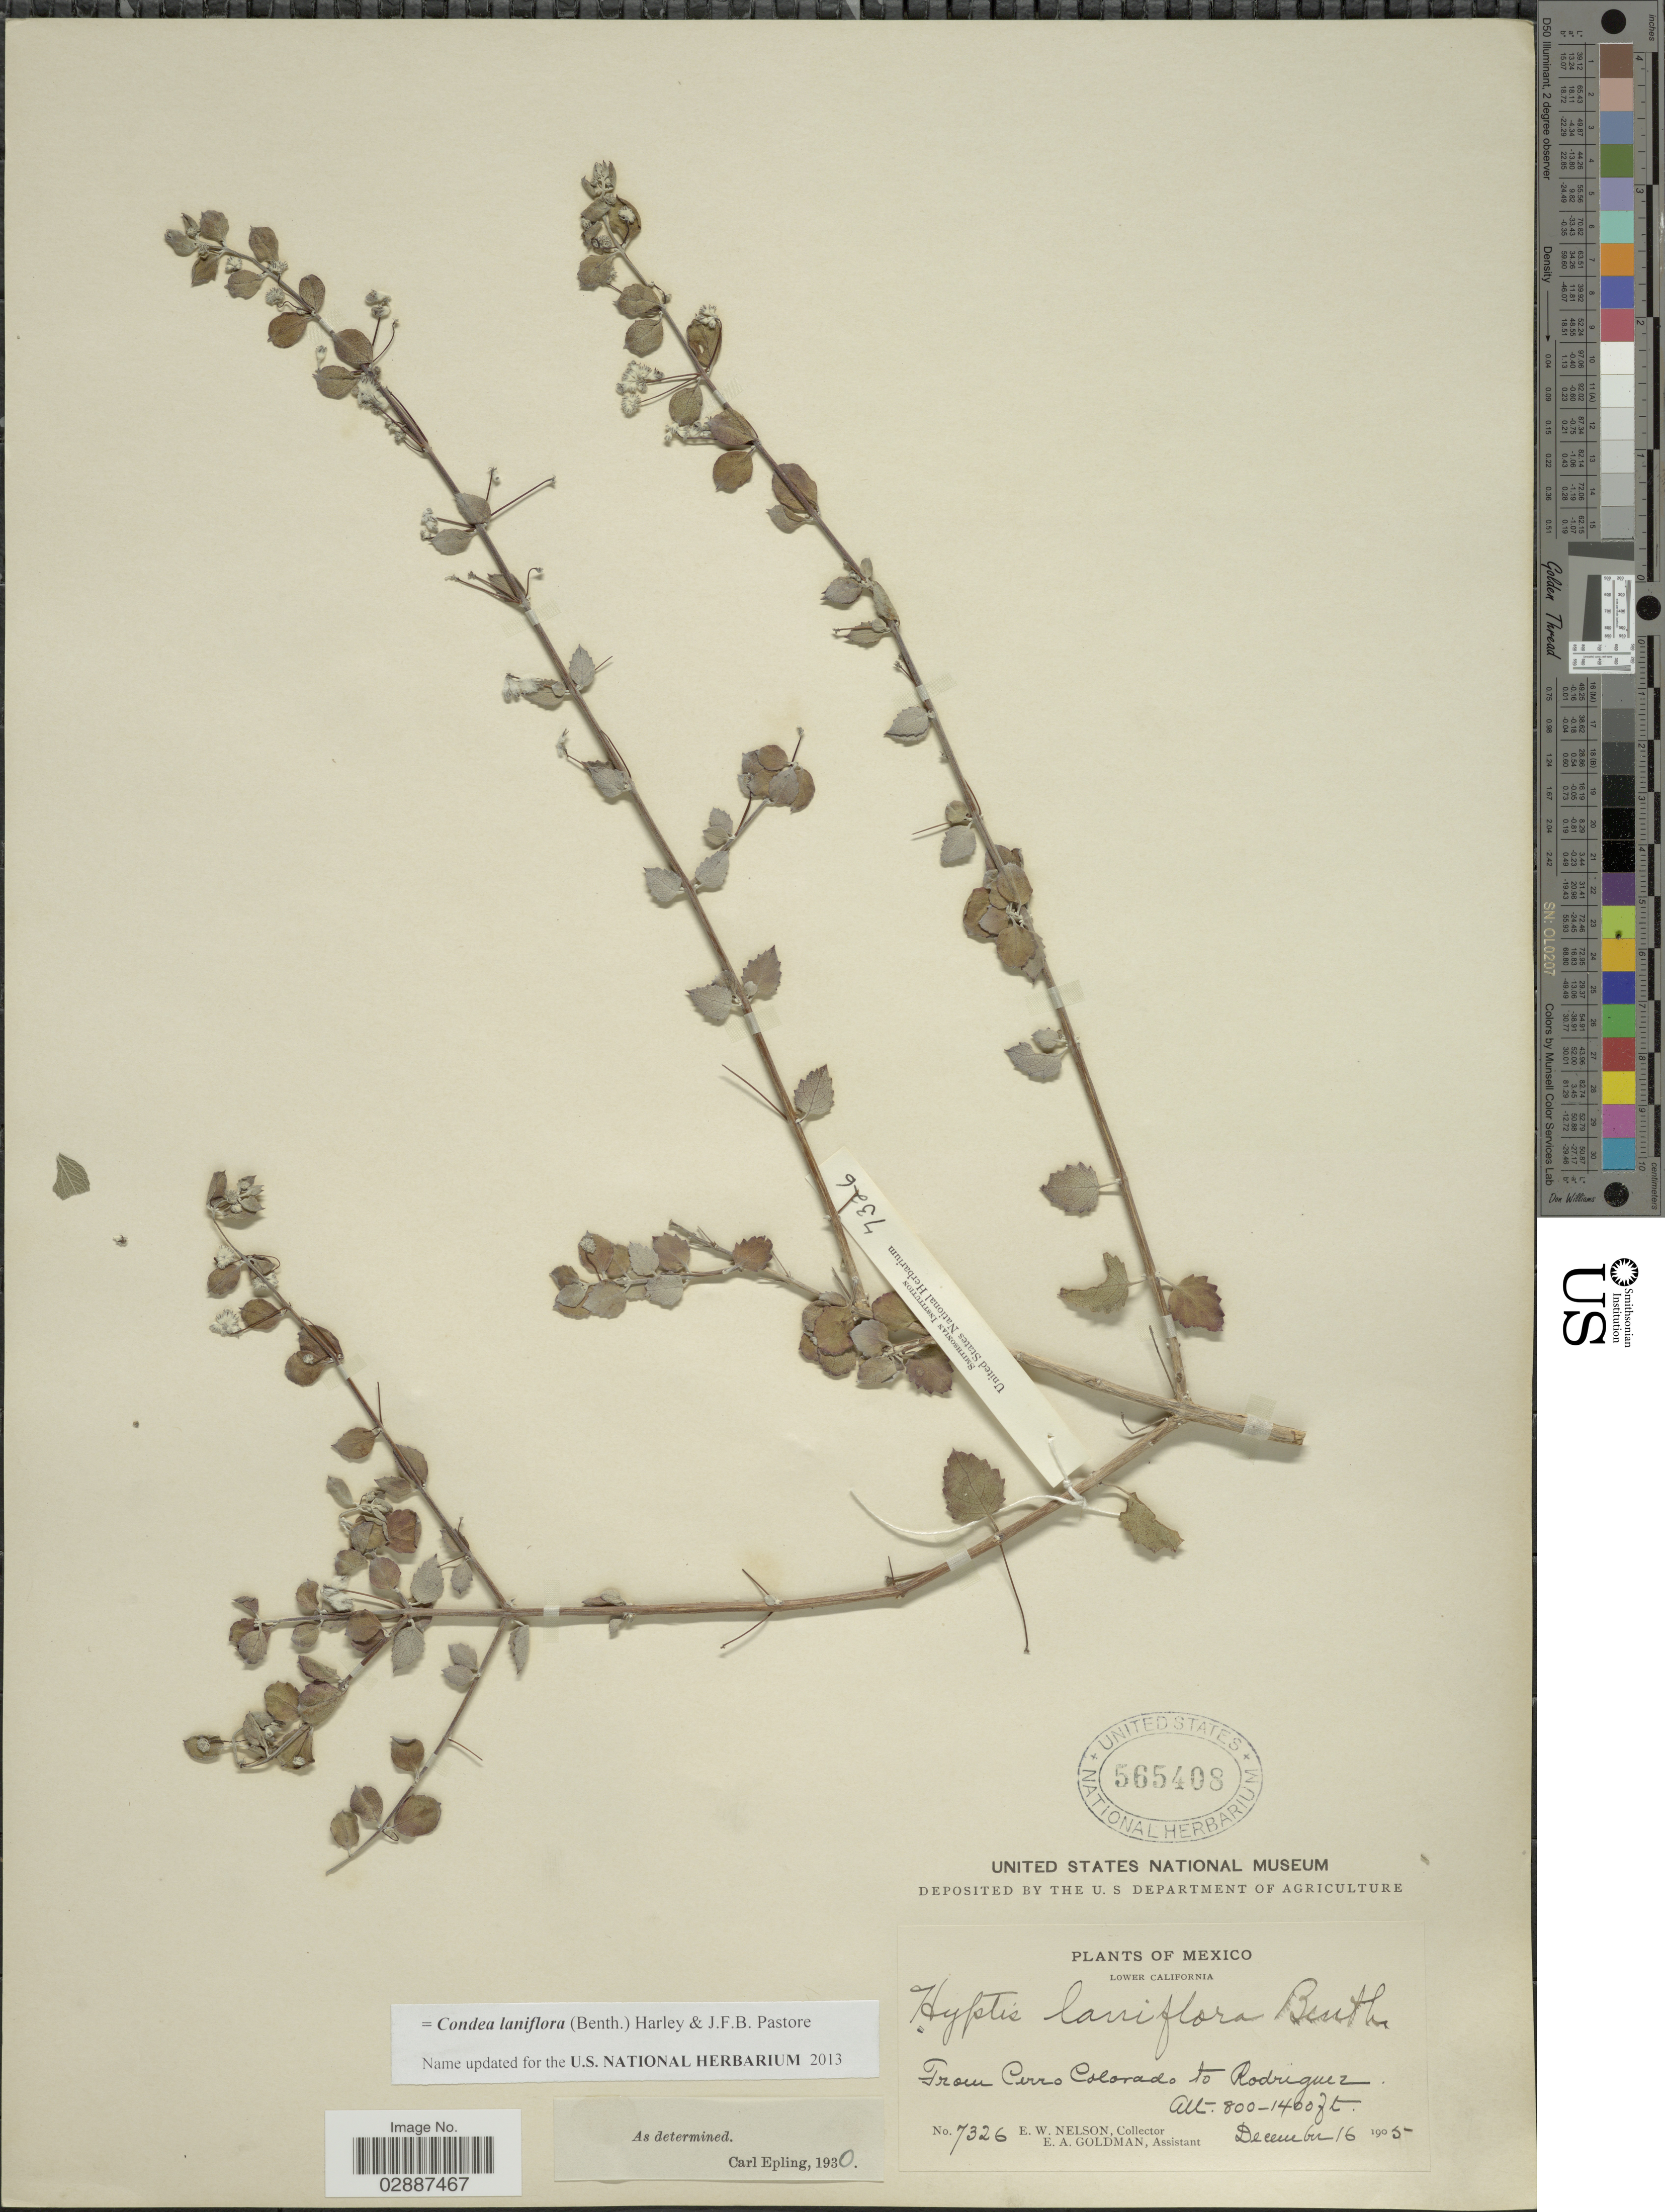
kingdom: Plantae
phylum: Tracheophyta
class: Magnoliopsida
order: Lamiales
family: Lamiaceae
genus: Condea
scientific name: Condea laniflora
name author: (Benth.) Harley & J.F.B. Pastore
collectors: E. W. Nelson & E. A. Goldman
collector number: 7326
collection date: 1905-12-16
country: Mexico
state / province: Baja California Norte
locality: Lower California. From Cerro Colorado to Rodriguez.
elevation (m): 244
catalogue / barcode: US 565408